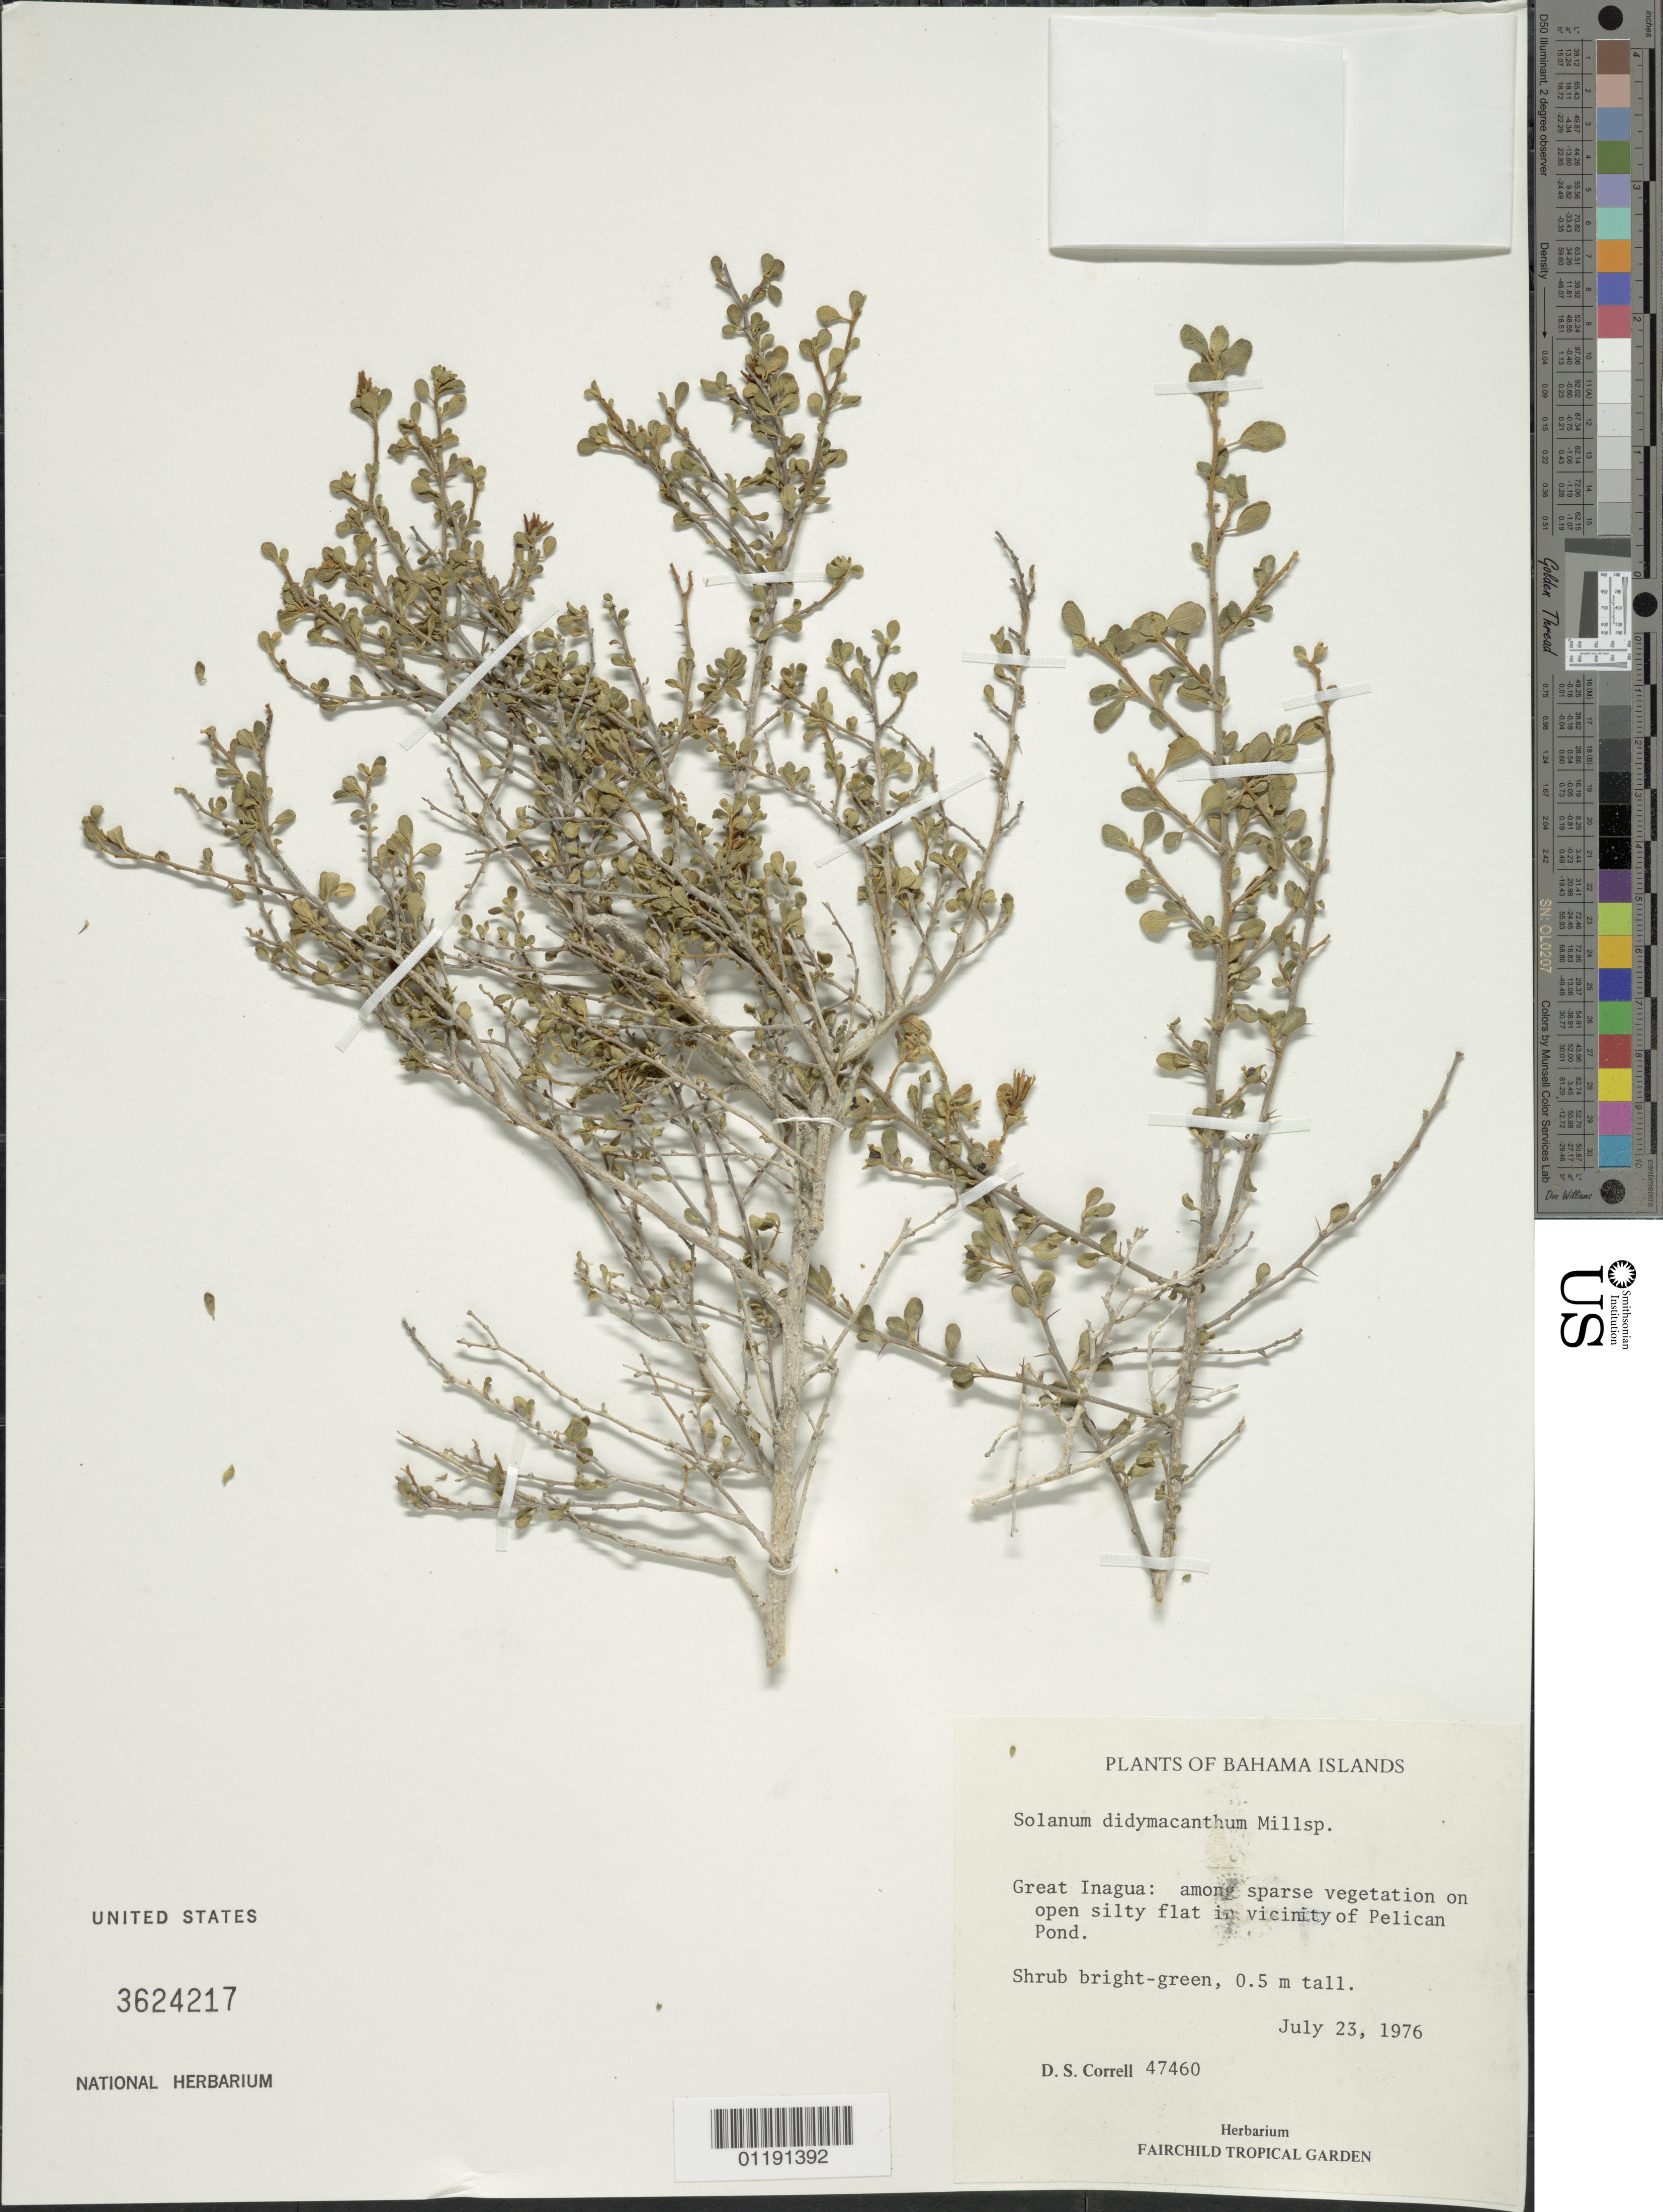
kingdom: Plantae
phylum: Tracheophyta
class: Magnoliopsida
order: Solanales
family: Solanaceae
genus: Solanum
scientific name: Solanum didymacanthum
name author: Millsp.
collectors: D. S. Correll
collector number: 47460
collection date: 1976-07-23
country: Bahamas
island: Great Inagua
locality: Among sparse vegetation on open silty flat in vicinity of Pelican Pond.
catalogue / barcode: US 3624217